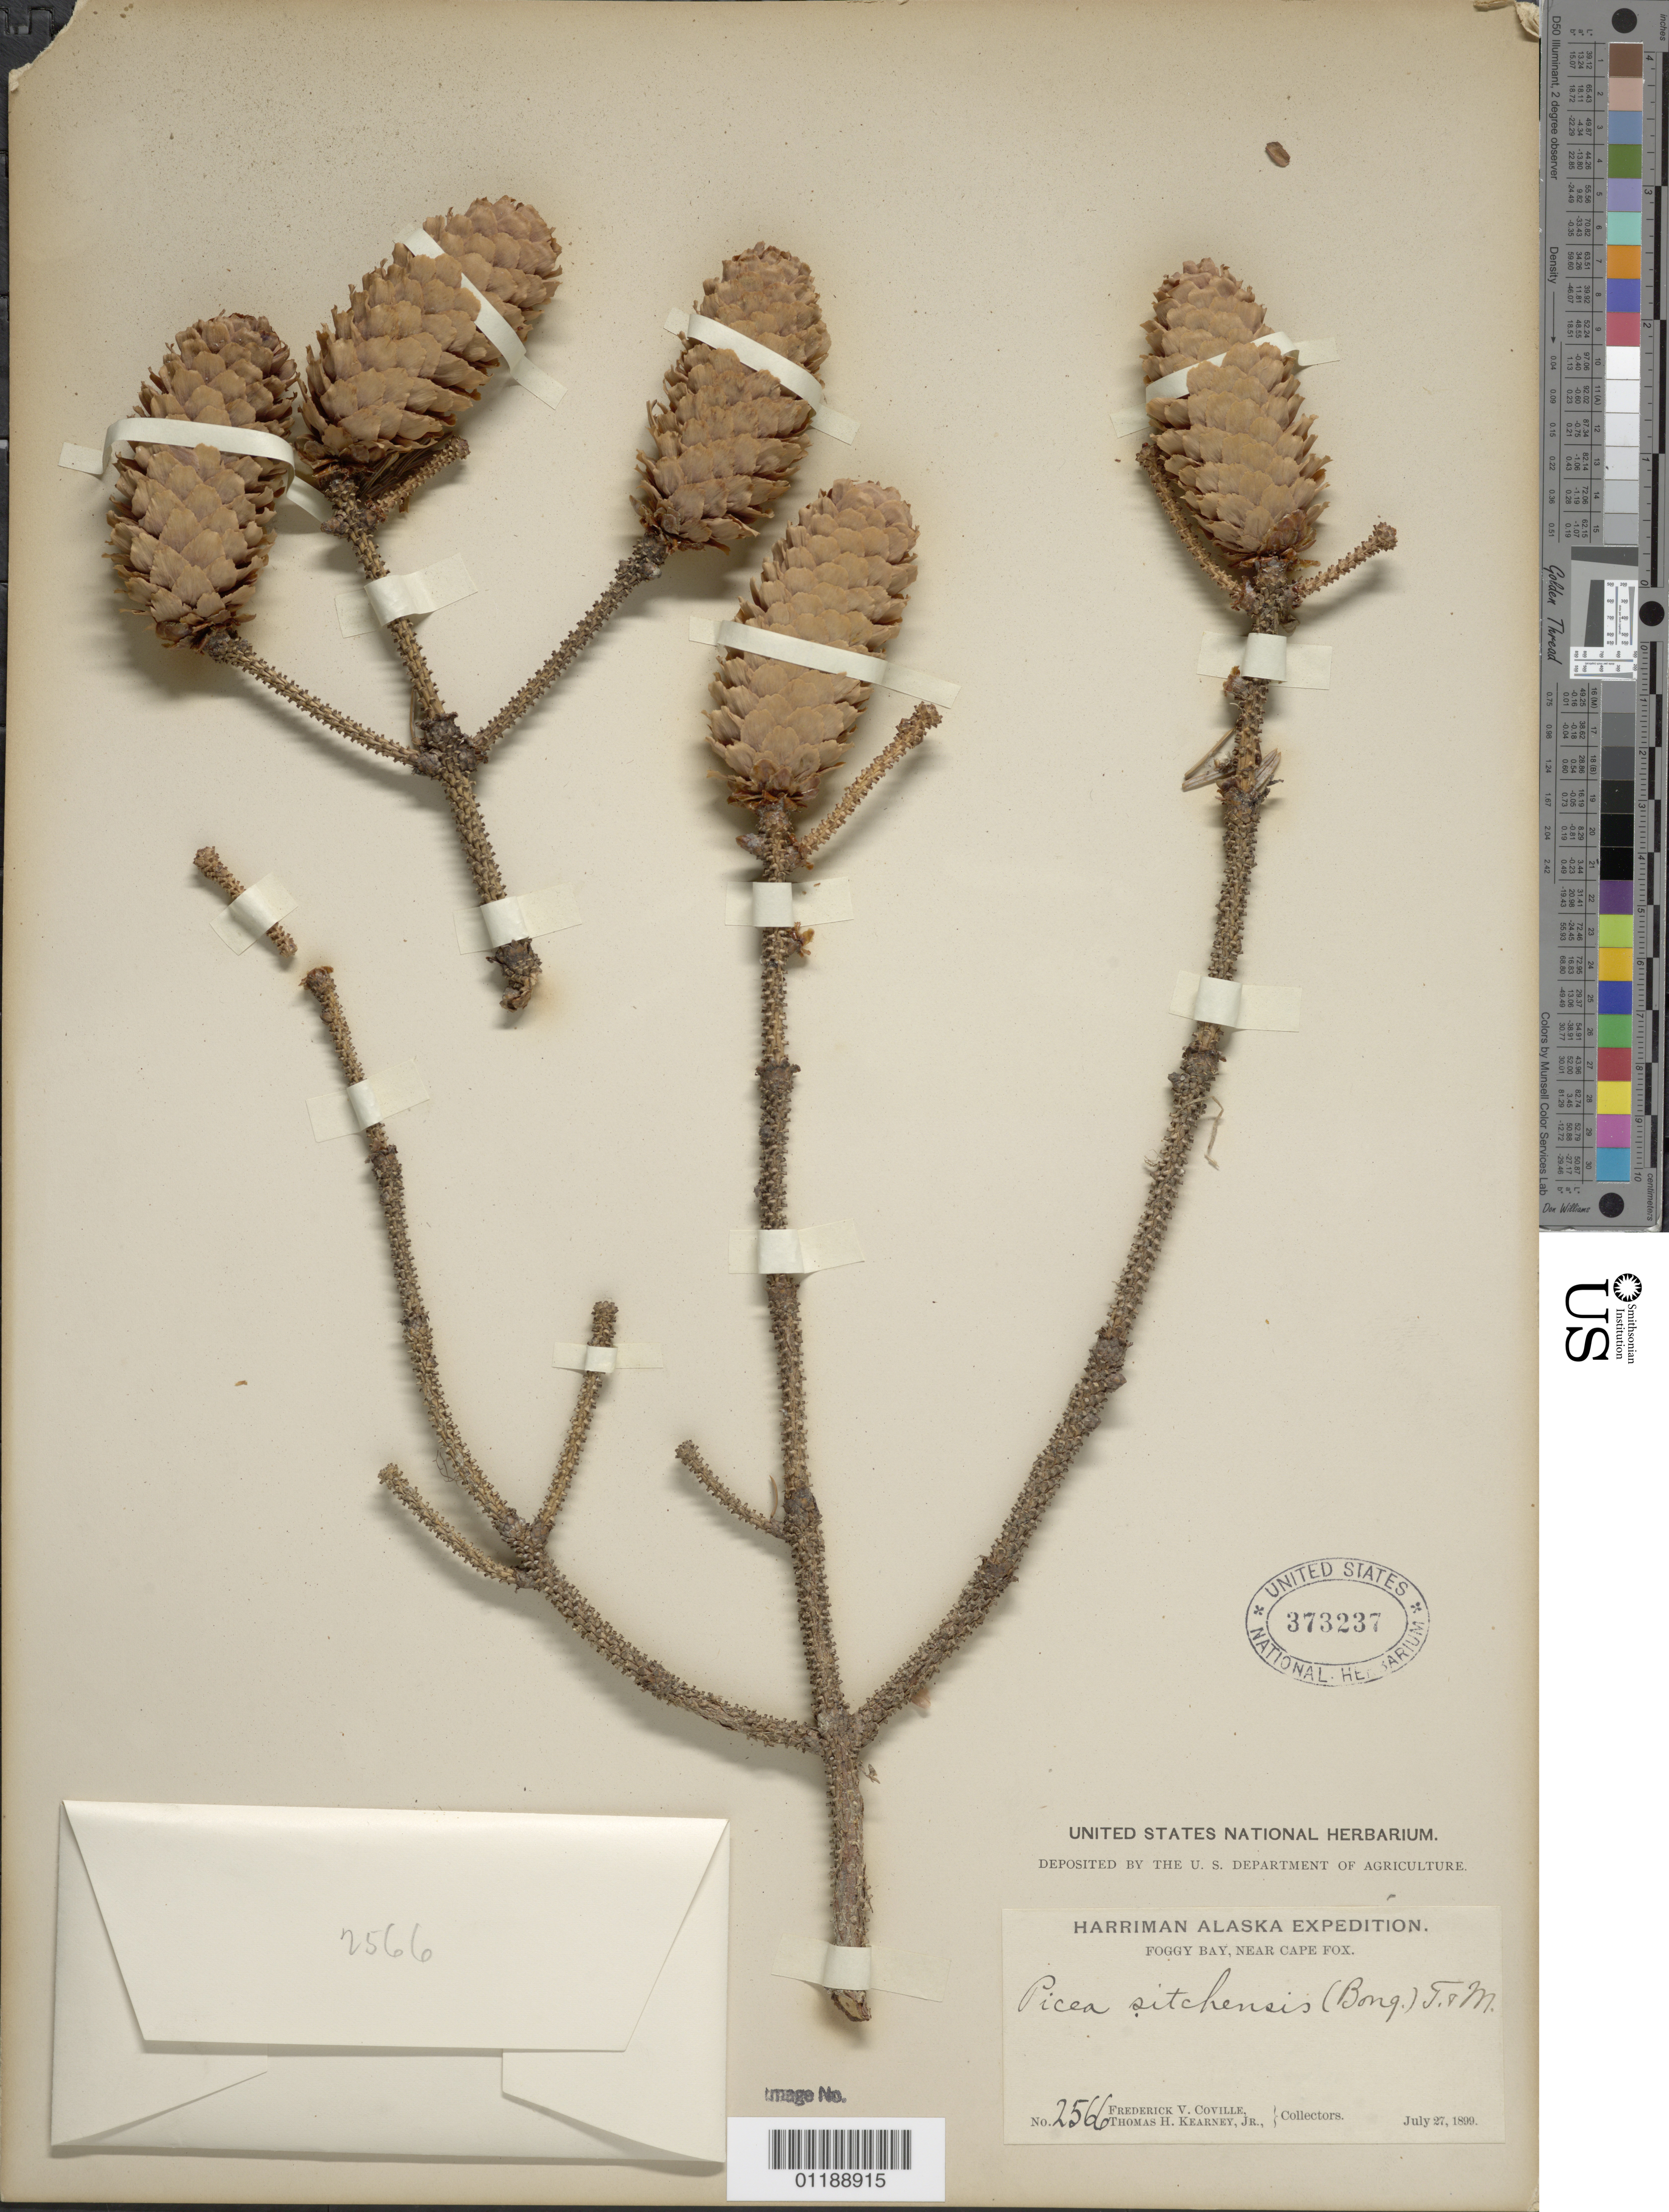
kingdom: Plantae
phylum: Tracheophyta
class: Pinopsida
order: Pinales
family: Pinaceae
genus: Picea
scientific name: Picea sitchensis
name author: (Bong.) Carrière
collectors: F. V. Coville & T. H. Kearney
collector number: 2566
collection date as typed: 27 Jul 1899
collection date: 1899-07-27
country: United States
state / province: Alaska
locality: Foggy Bay, near Cape Fox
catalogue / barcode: US 373237